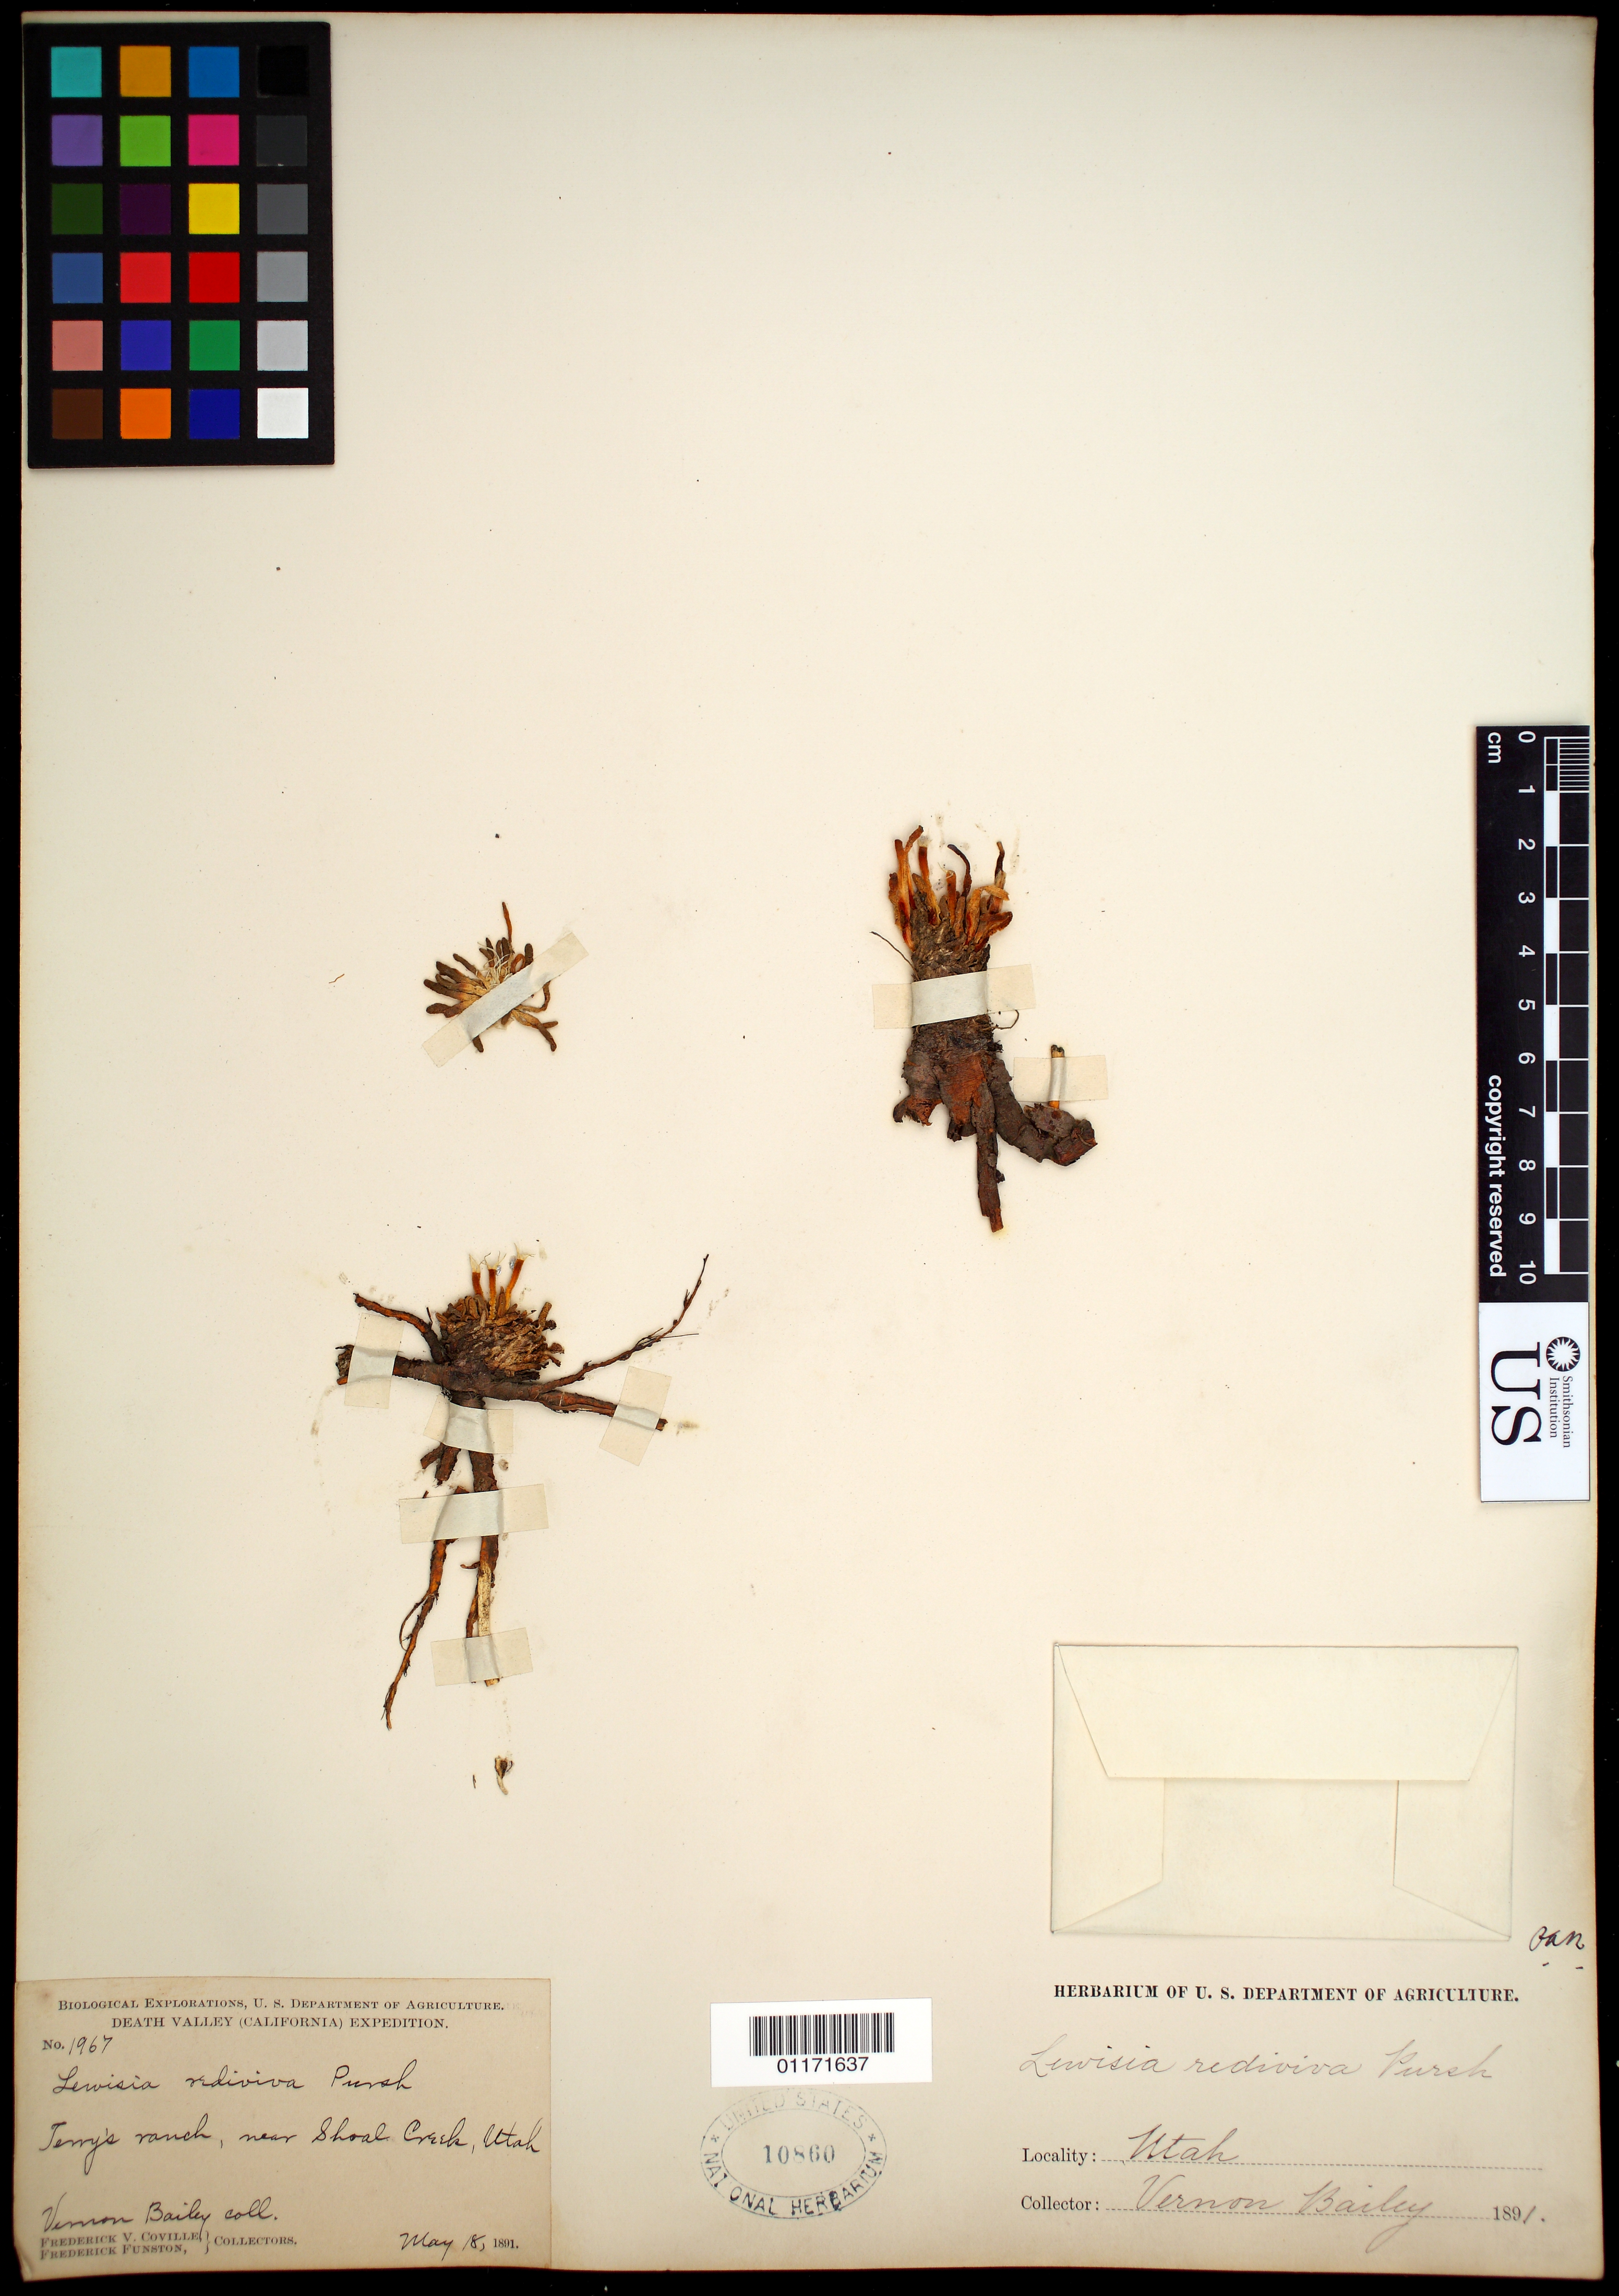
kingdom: Plantae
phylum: Tracheophyta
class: Magnoliopsida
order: Caryophyllales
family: Montiaceae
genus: Lewisia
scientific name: Lewisia rediviva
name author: Pursh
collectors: V. O. Bailey, F. Funston & F. V. Coville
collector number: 1967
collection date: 1891-05-18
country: United States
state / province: Utah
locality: Terry's Ranch, Shoal Creek.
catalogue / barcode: US 10860